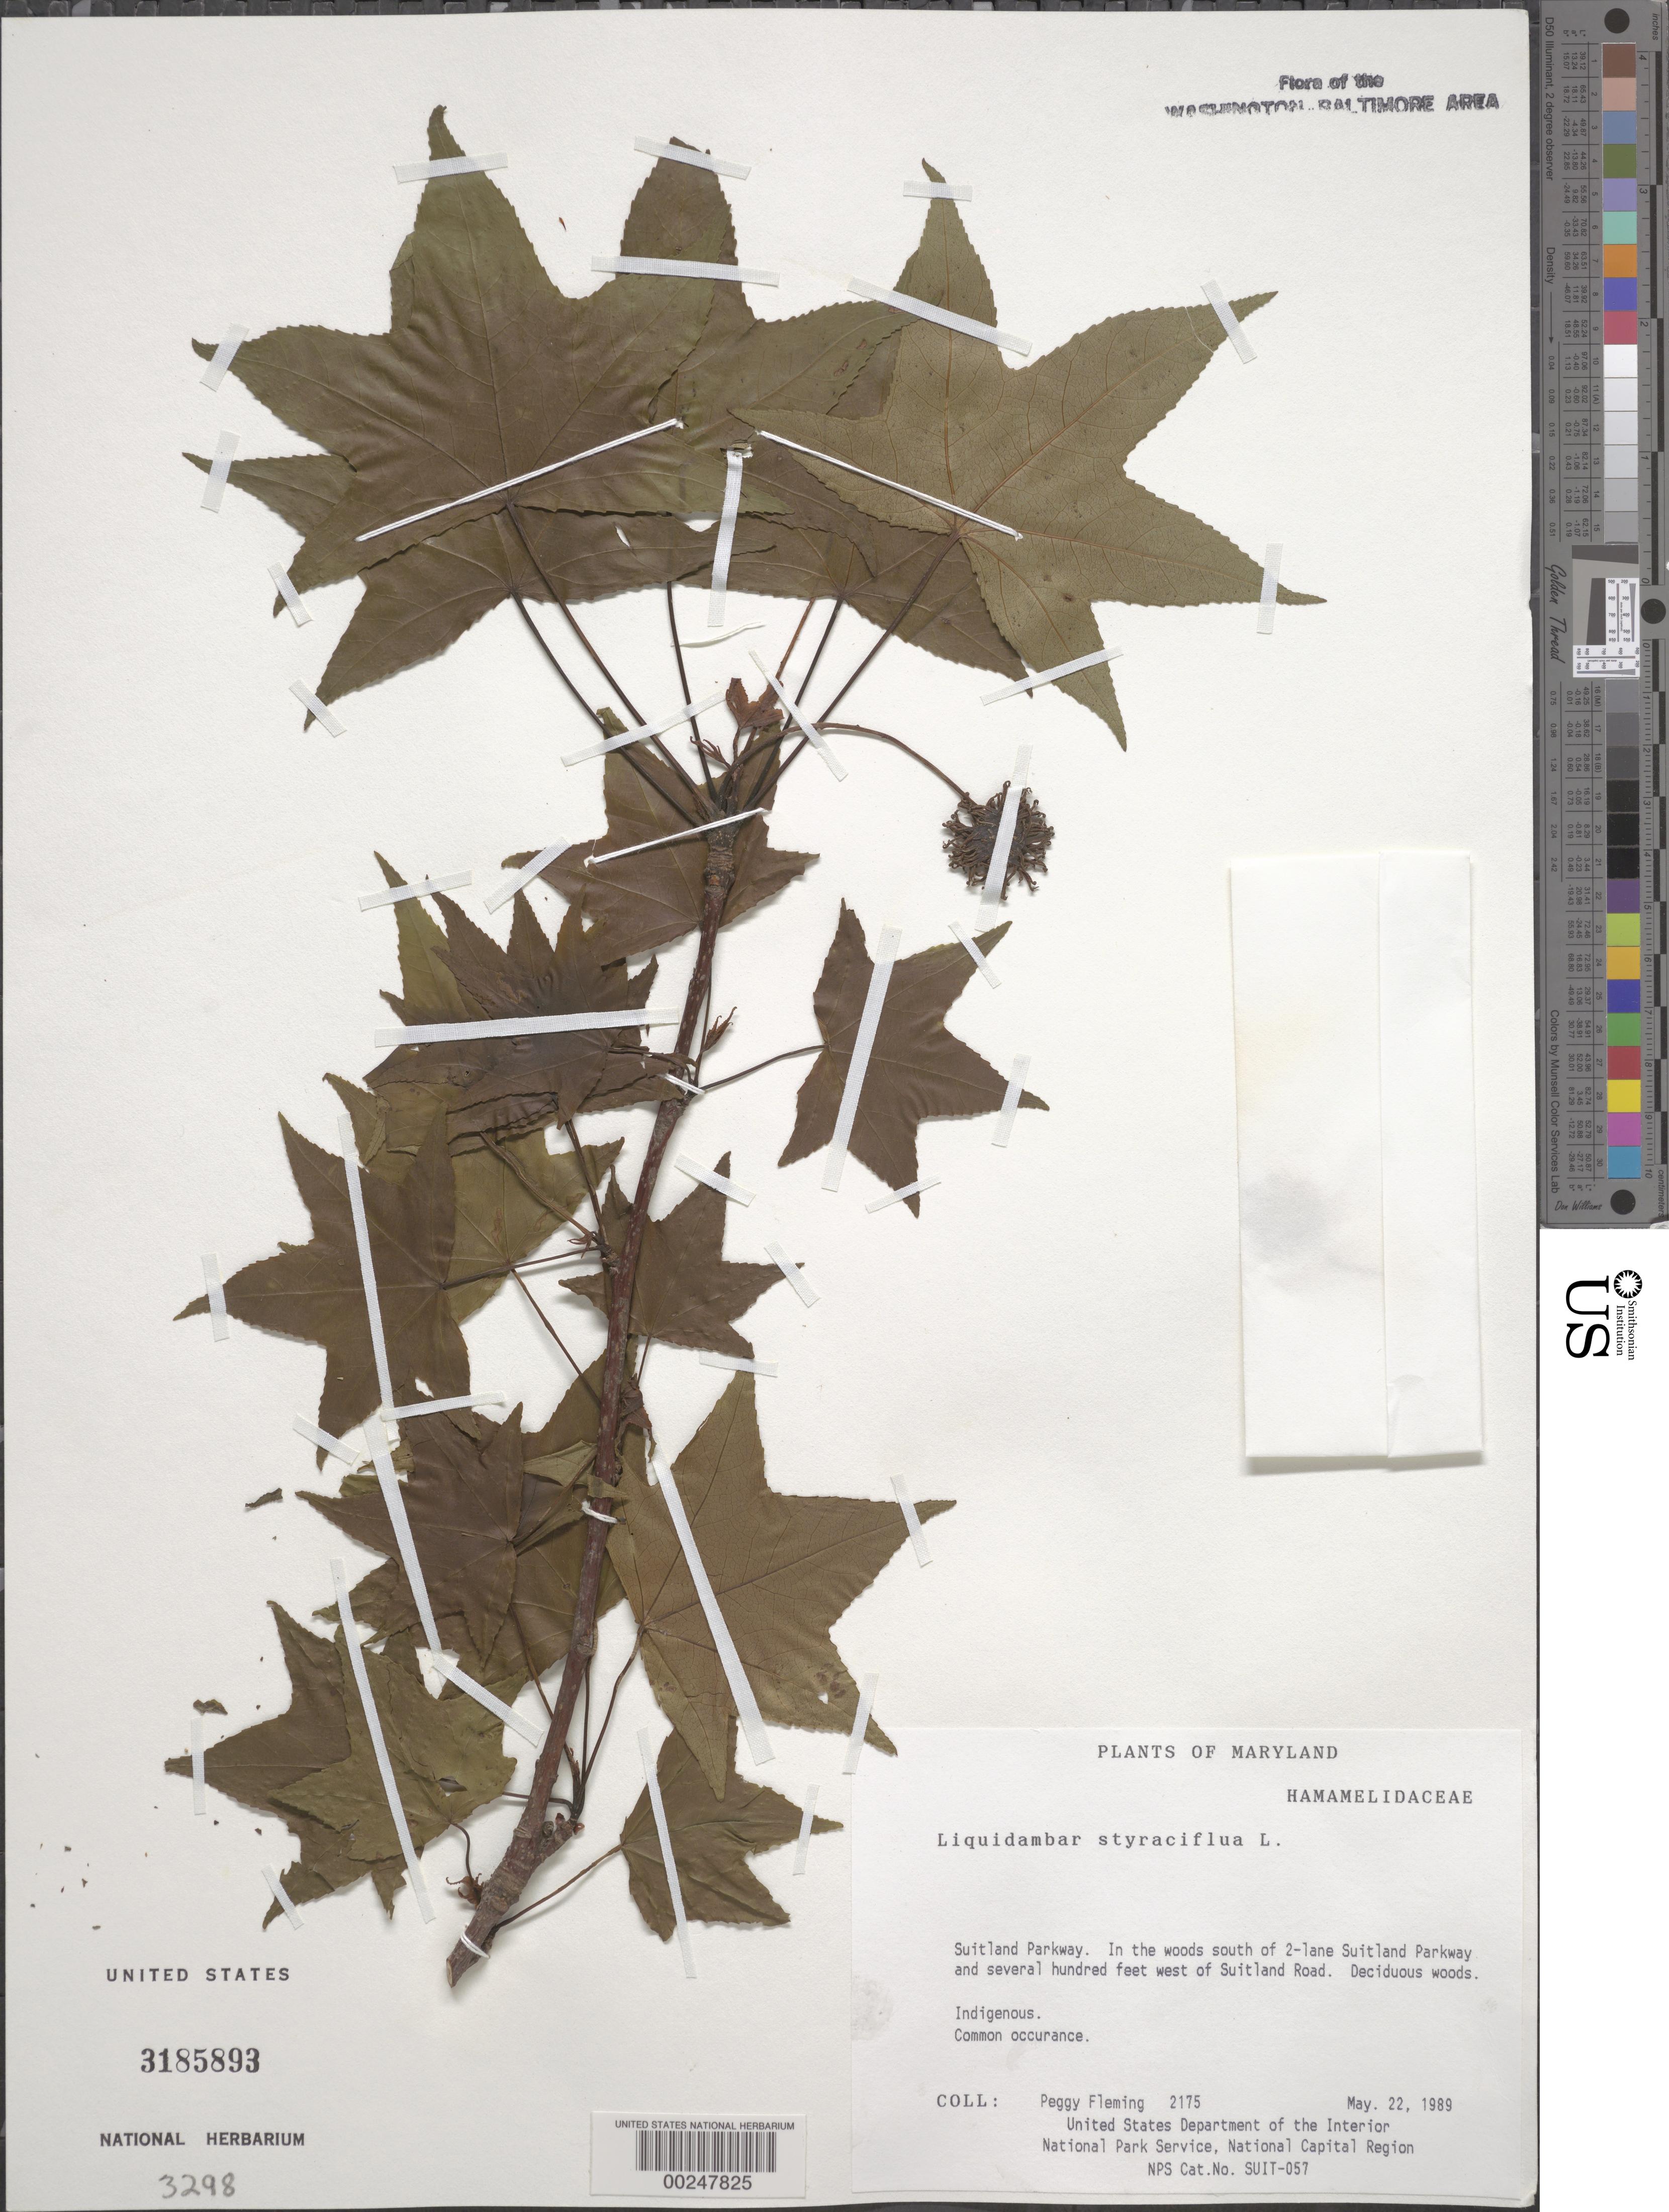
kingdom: Plantae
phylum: Tracheophyta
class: Magnoliopsida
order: Saxifragales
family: Altingiaceae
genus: Liquidambar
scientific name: Liquidambar styraciflua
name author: L.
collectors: P. Fleming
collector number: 2175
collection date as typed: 22 May 1989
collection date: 1989-05-22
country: United States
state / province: Maryland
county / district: Prince George's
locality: Suitland Parkway, S of Suitland Parkway, W of Suitland Rd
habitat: Deciduous woods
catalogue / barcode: US 3185893